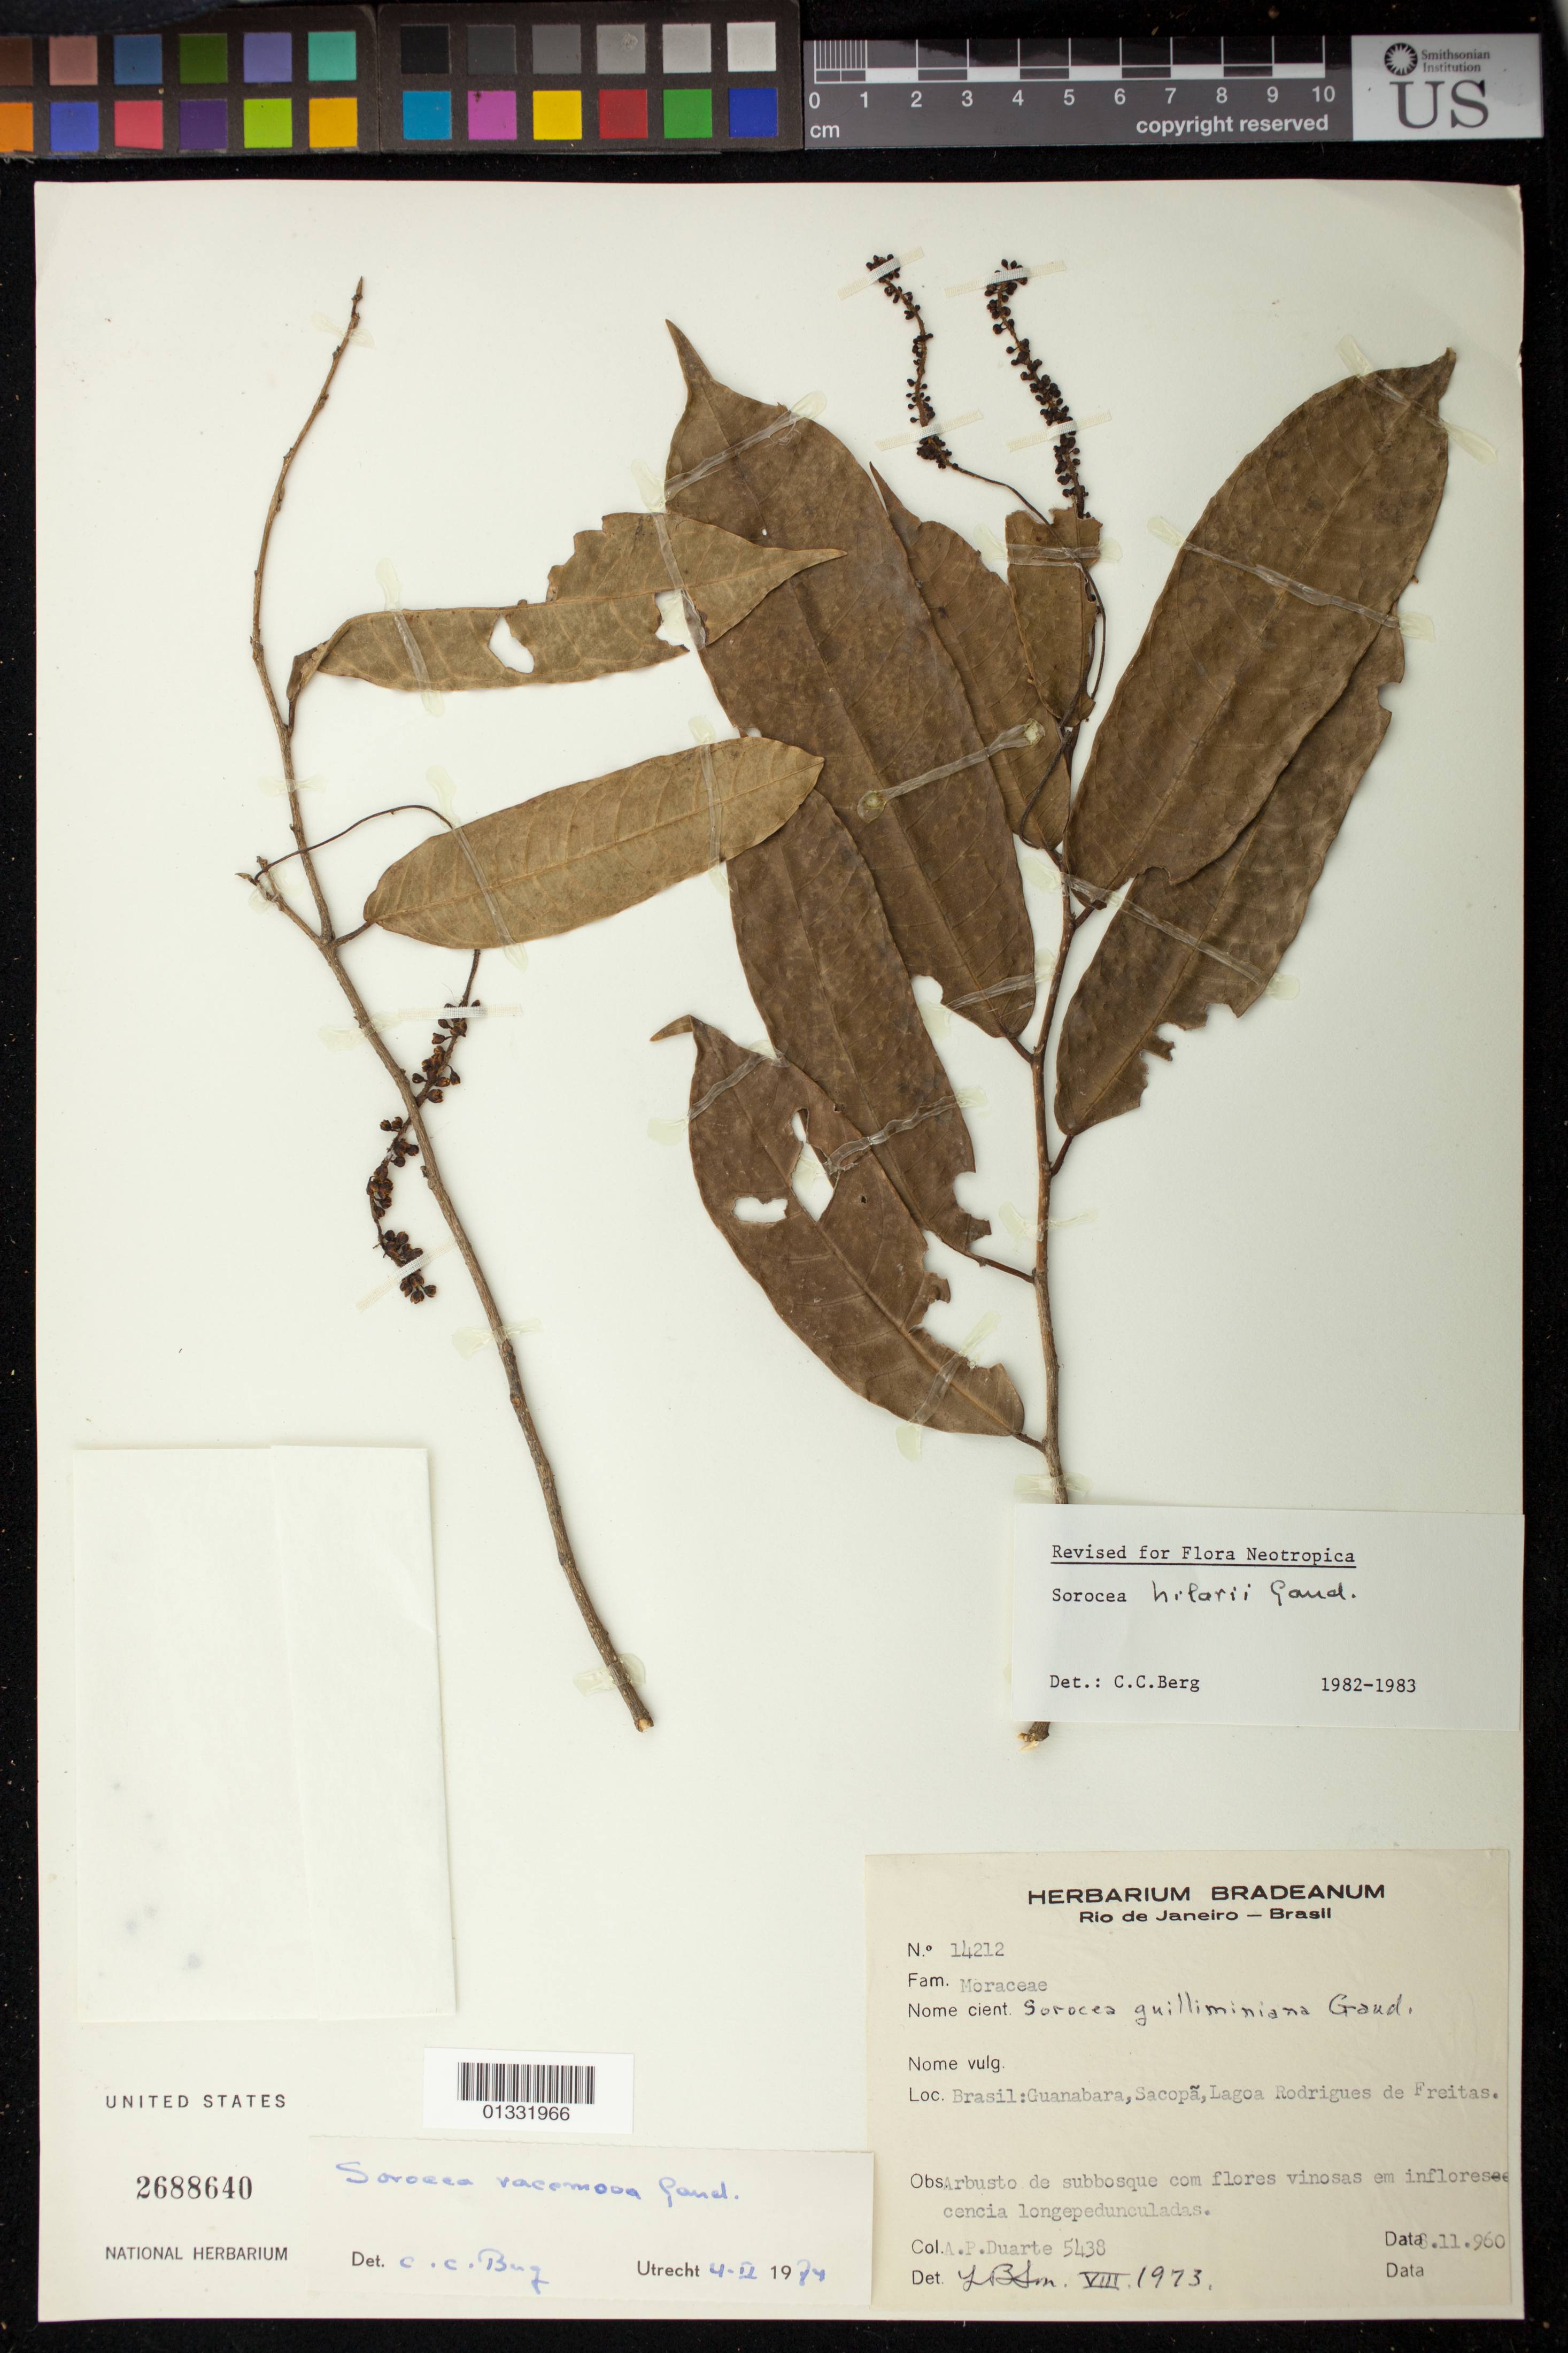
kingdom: Plantae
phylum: Tracheophyta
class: Magnoliopsida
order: Rosales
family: Moraceae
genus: Sorocea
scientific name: Sorocea hilarii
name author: Gaudich.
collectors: A. P. Duarte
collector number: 5438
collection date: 1960-11-08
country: Brazil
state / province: Rio de Janeiro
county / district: Rio de Janeiro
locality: Guanabara; Sacopã, Lagoa Rodrigues de Freitas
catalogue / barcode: US 2688640